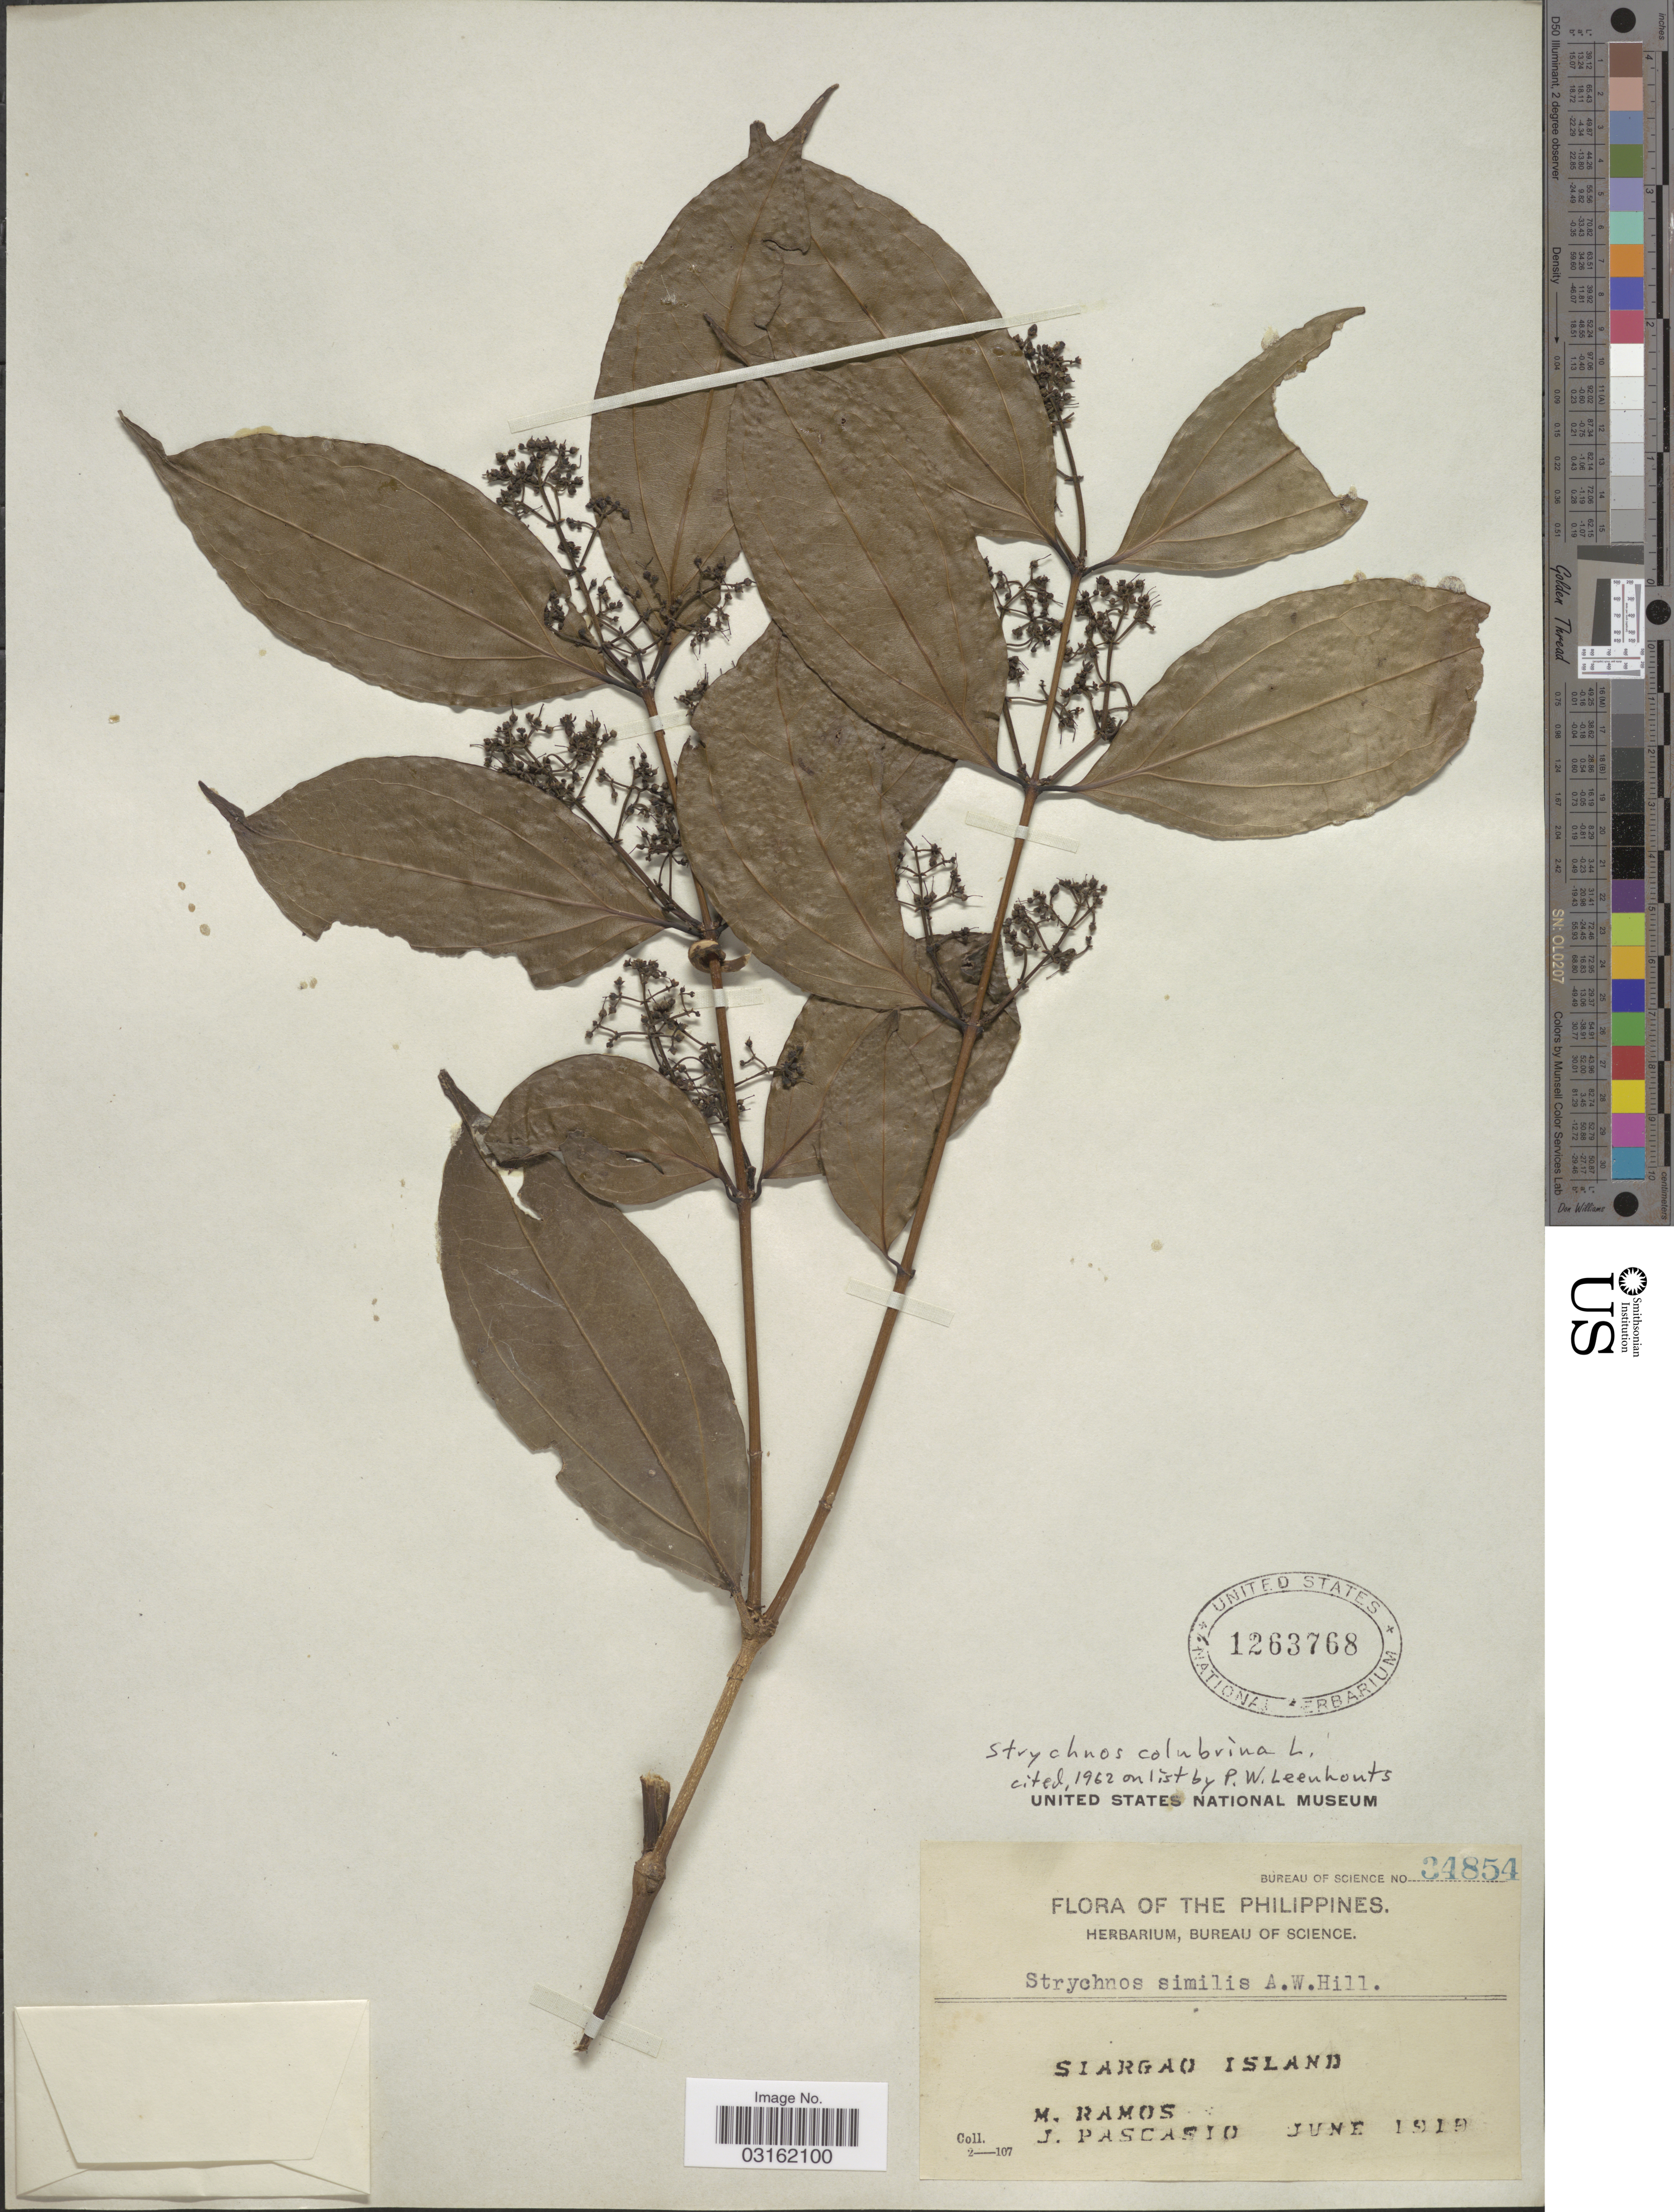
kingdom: Plantae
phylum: Tracheophyta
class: Magnoliopsida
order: Gentianales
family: Loganiaceae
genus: Strychnos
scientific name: Strychnos colubrina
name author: L.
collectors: M. Ramos & J. Pascasio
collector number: Bureau of science 34854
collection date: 1919-06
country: Philippines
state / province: Caraga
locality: Siargao Island.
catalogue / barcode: US 1263768